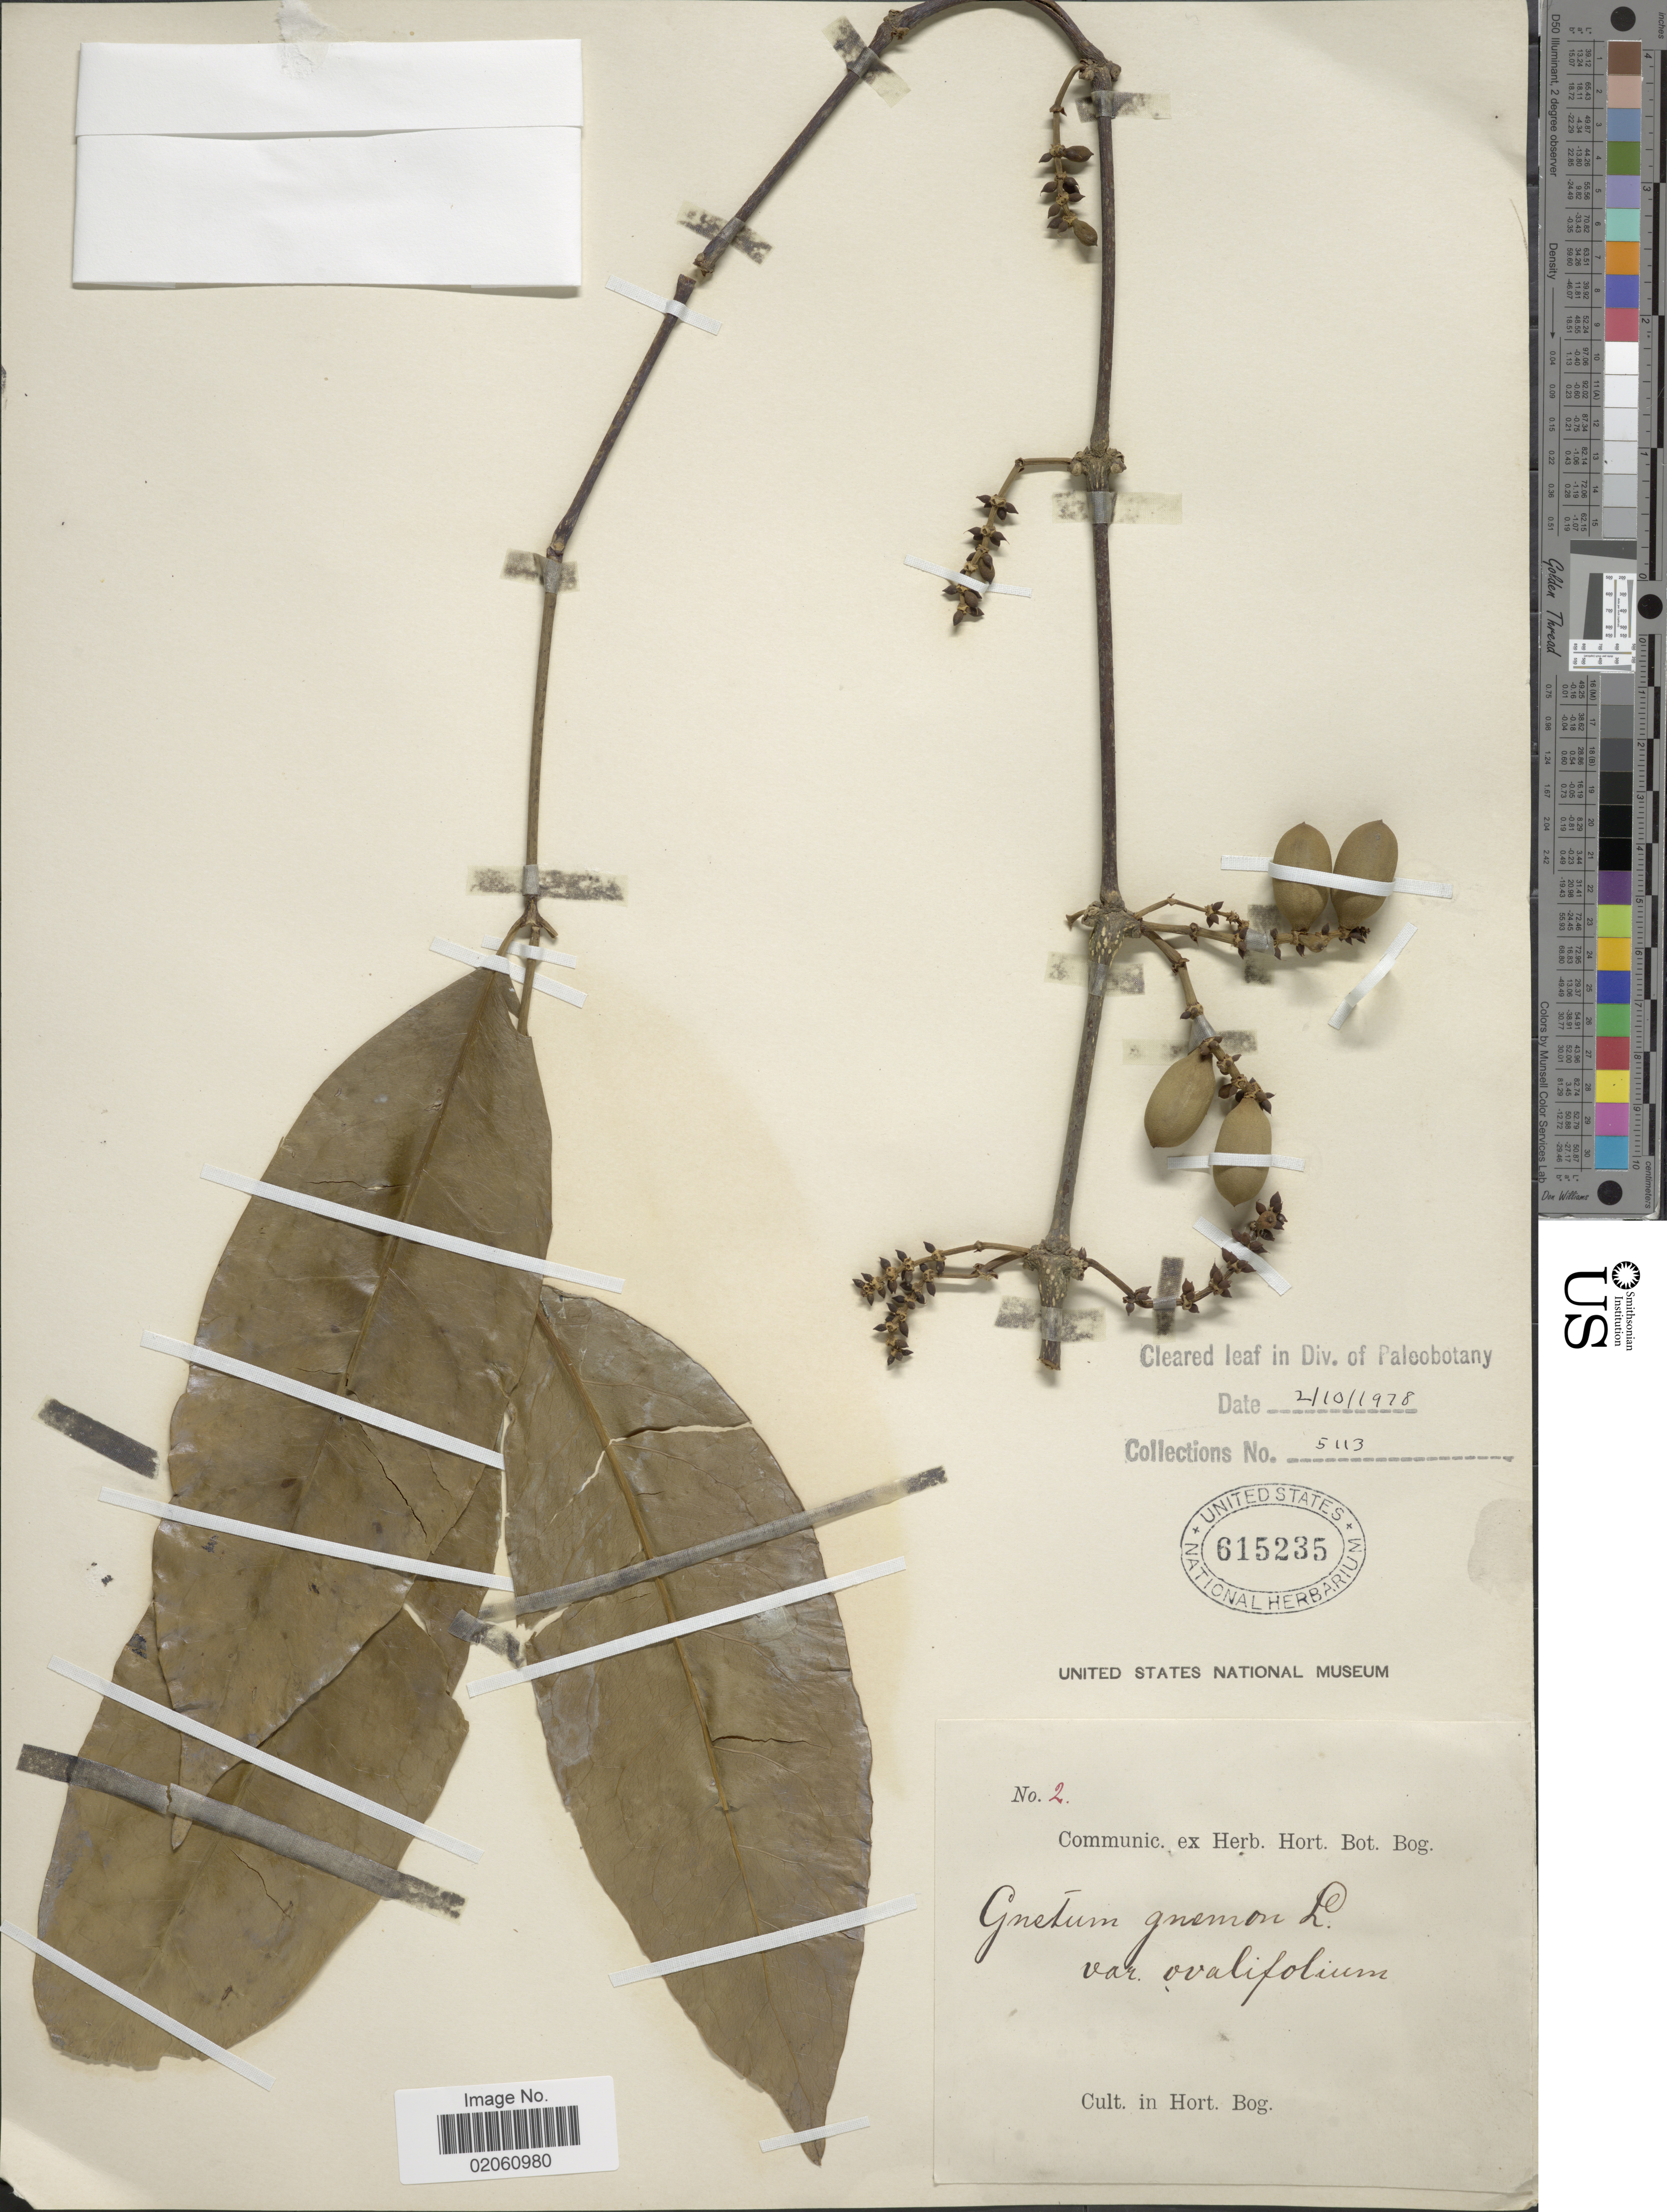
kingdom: Plantae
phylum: Tracheophyta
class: Gnetopsida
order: Gnetales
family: Gnetaceae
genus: Gnetum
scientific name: Gnetum gnemon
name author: L.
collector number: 2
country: Indonesia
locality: Cult. in Hort. Bog.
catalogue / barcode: US 615235